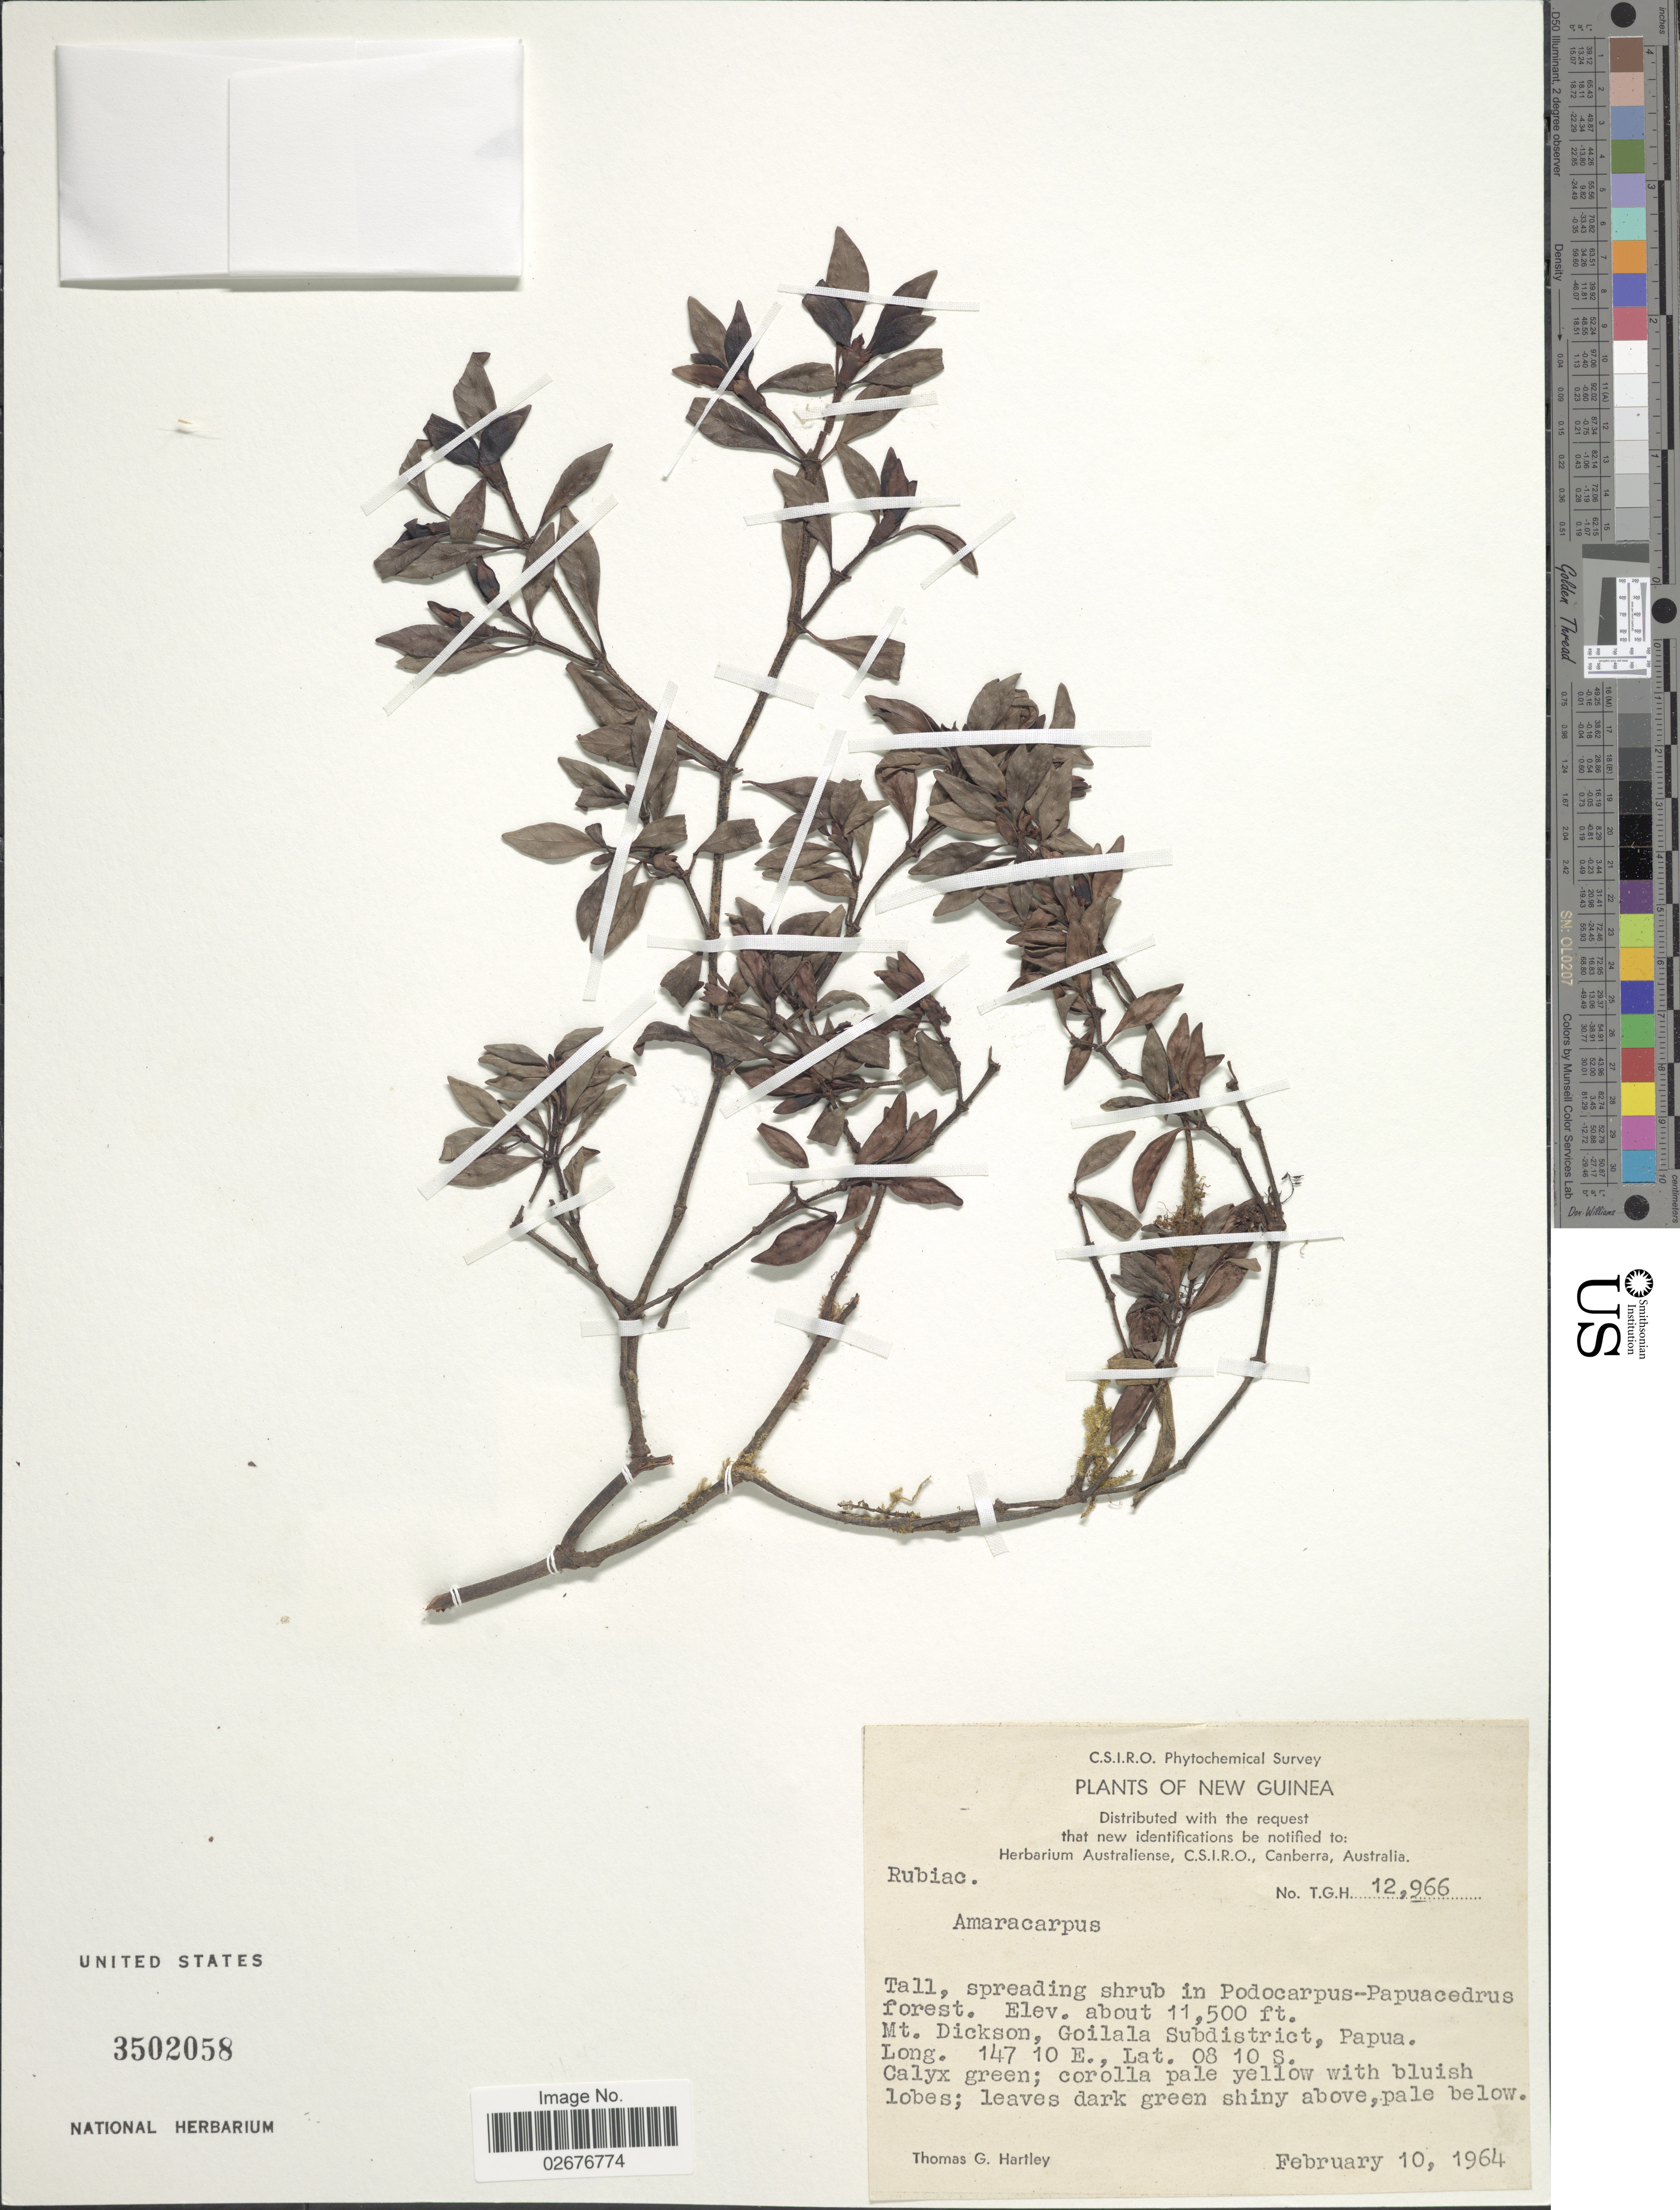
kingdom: Plantae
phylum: Tracheophyta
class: Magnoliopsida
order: Gentianales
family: Rubiaceae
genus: Amaracarpus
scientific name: Amaracarpus sp.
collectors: T. G. Hartley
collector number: TGH12966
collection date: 1964-02-10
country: Papua New Guinea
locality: New Guinea, Mt. Dickson, Goilala Subdistrict, Papua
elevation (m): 3505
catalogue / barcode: US 3502058